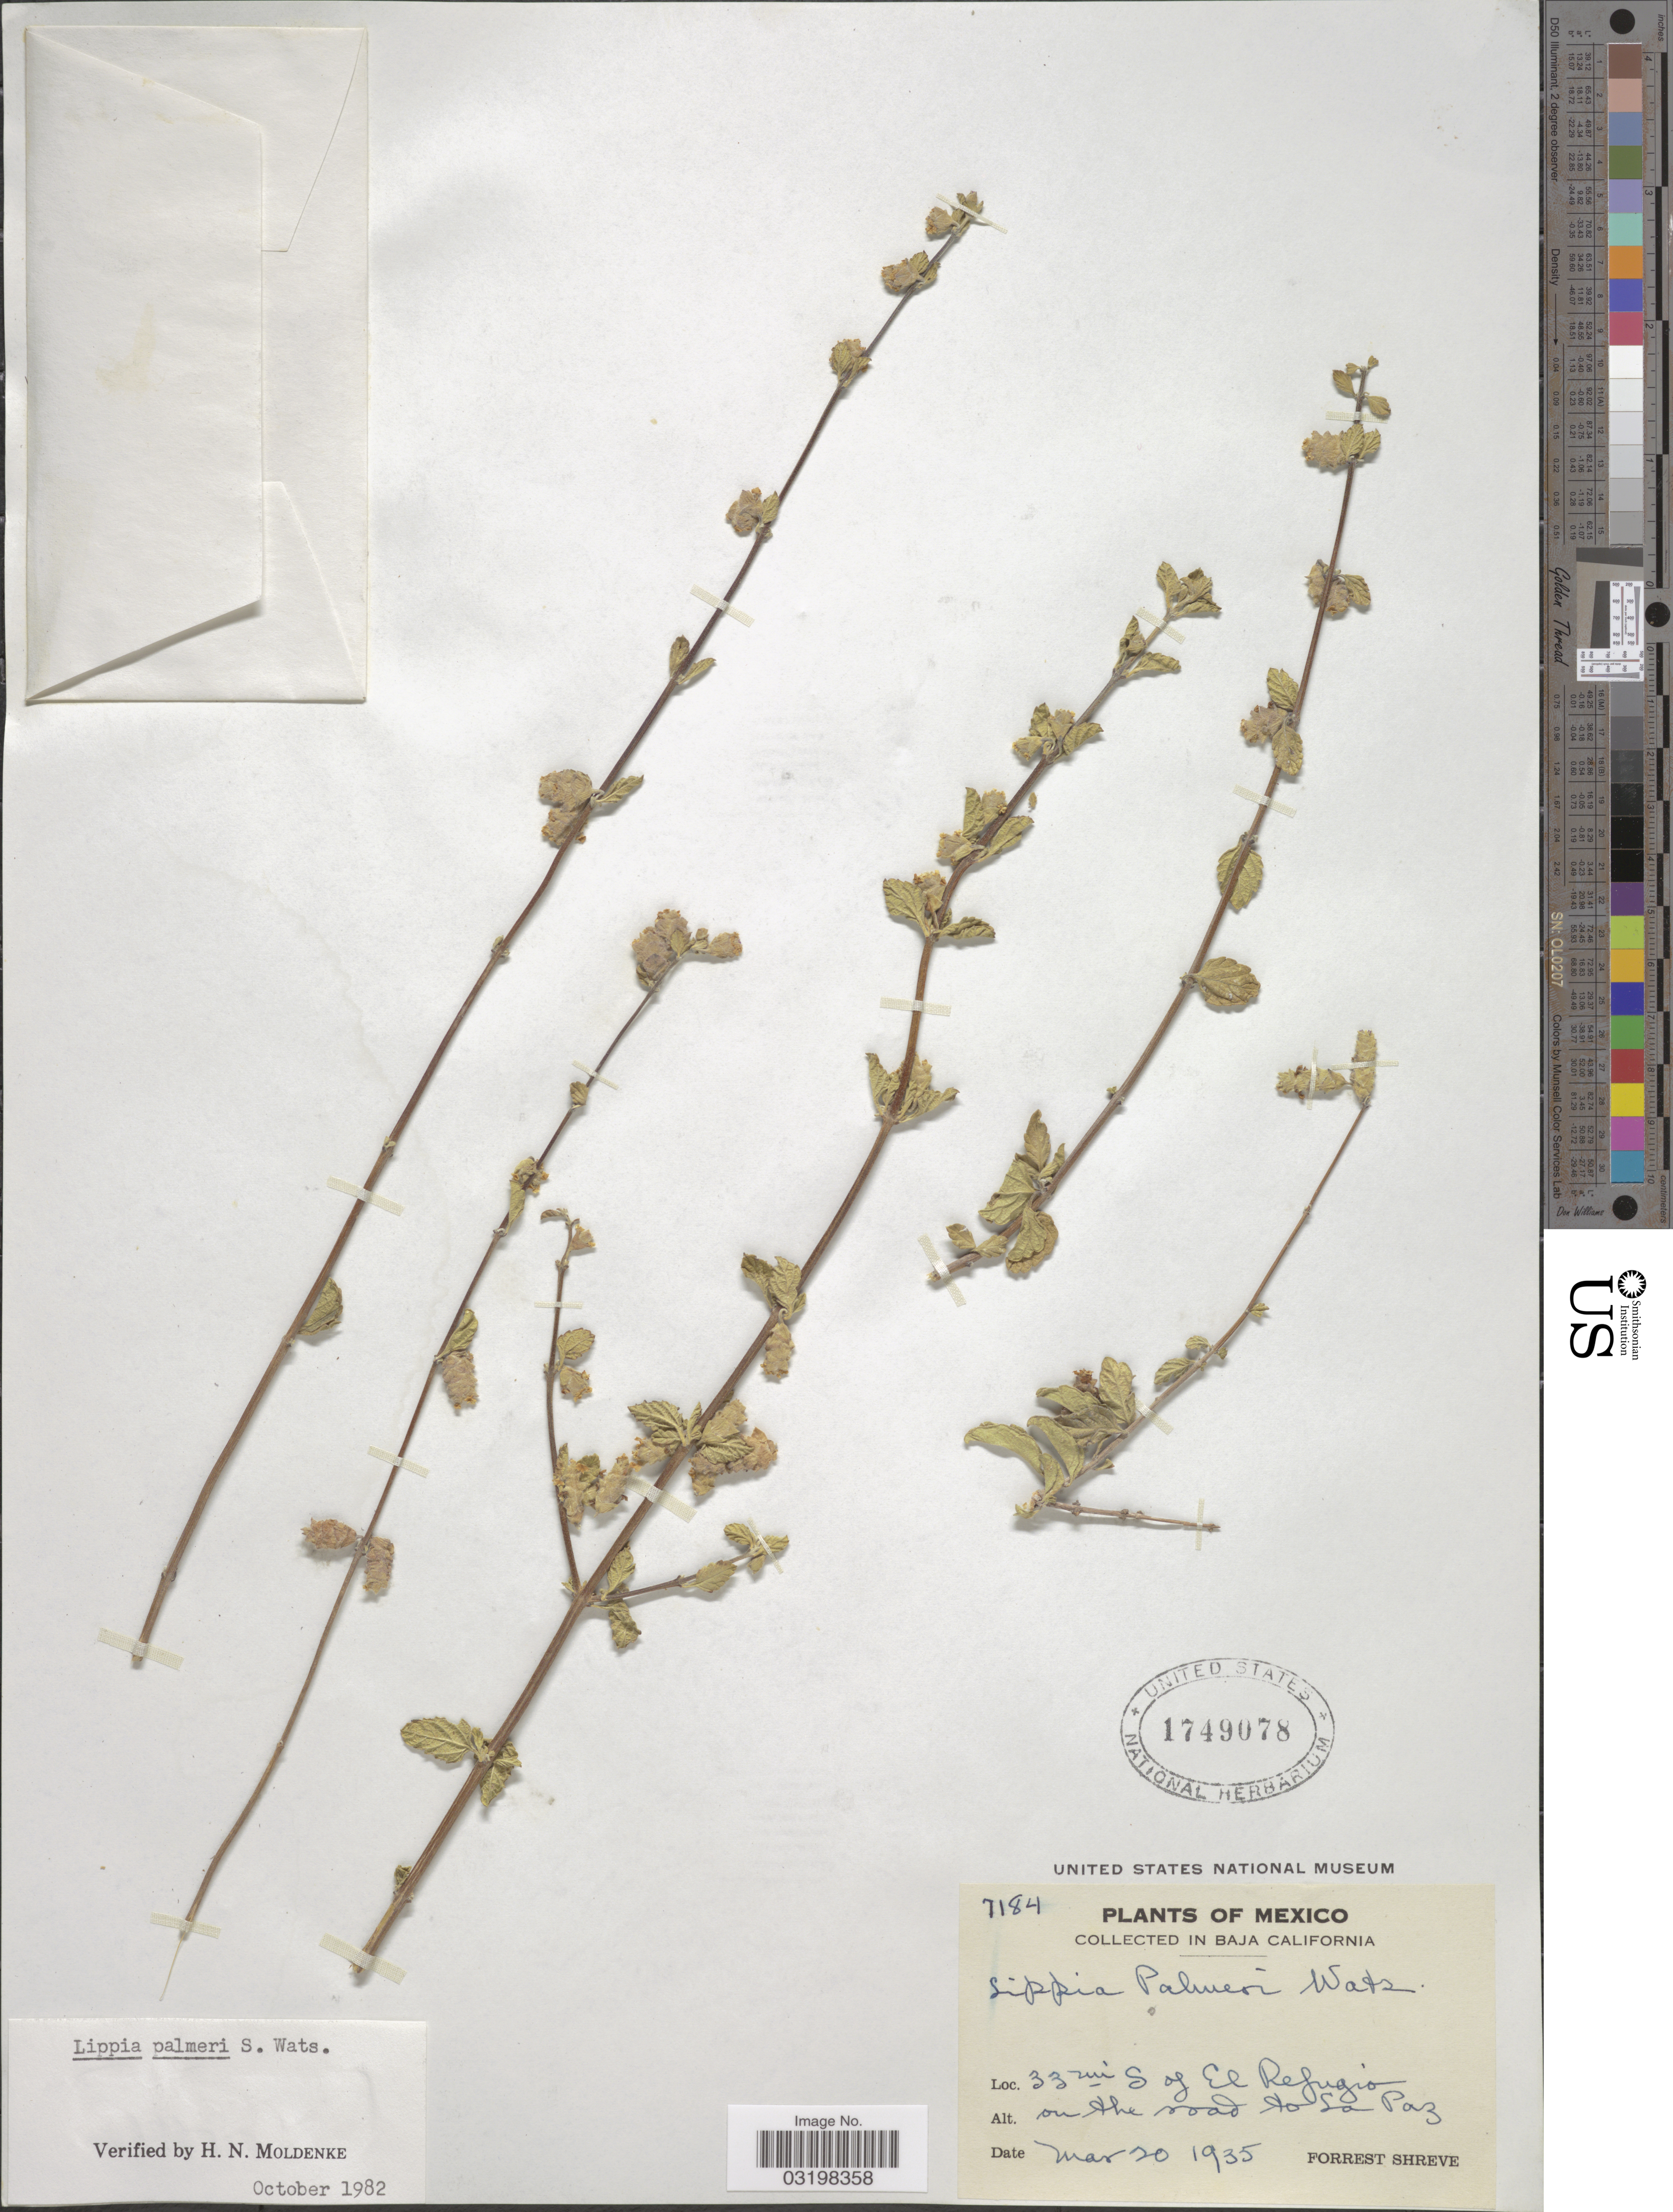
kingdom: Plantae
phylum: Tracheophyta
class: Magnoliopsida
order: Lamiales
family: Verbenaceae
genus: Lippia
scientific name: Lippia palmeri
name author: S. Watson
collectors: F. Shreve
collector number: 7184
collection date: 1935-03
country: Mexico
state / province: Baja California Sur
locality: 33 mi. S of El Refugio on the road to La Paz.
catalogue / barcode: US 1749078